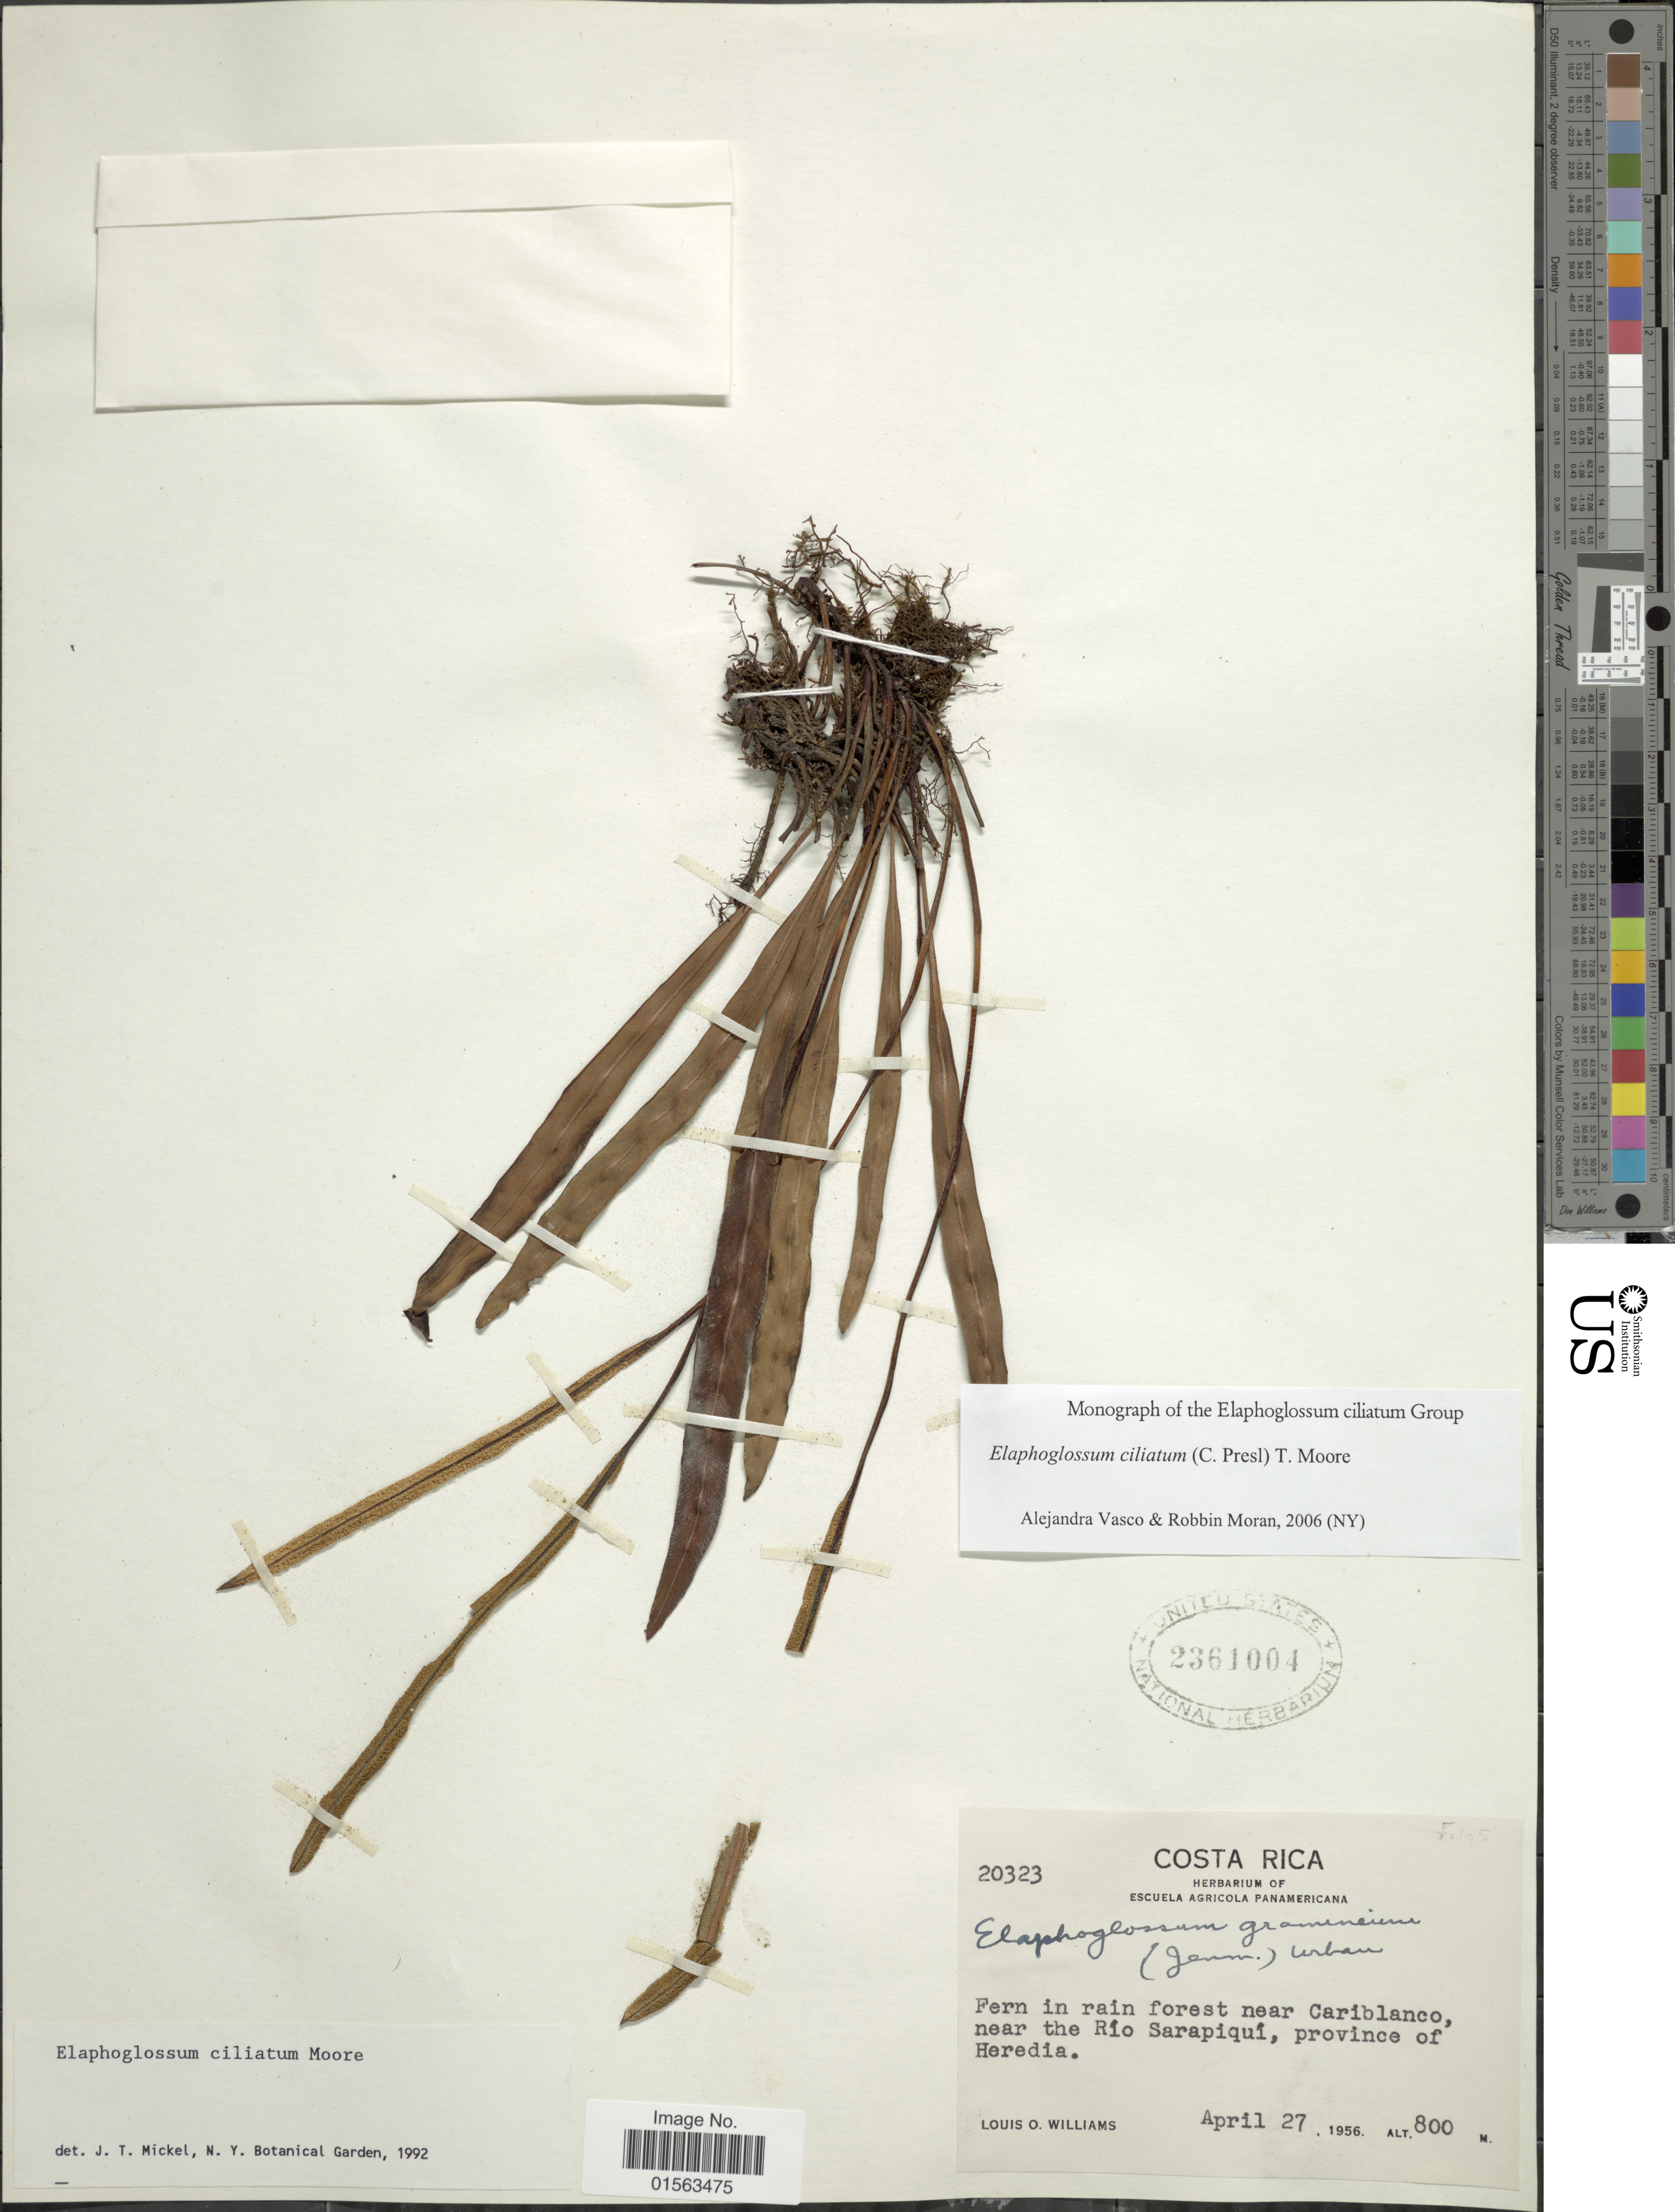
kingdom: Plantae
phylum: Tracheophyta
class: Polypodiopsida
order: Polypodiales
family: Dryopteridaceae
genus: Elaphoglossum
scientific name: Elaphoglossum ciliatum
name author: (C. Presl) T. Moore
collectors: L. O. Williams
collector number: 20323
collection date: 1956-04-27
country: Costa Rica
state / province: Heredia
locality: Near Cariblanco, near the Rio Sarapiqui, province of Heredia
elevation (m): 800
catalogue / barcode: US 2361004